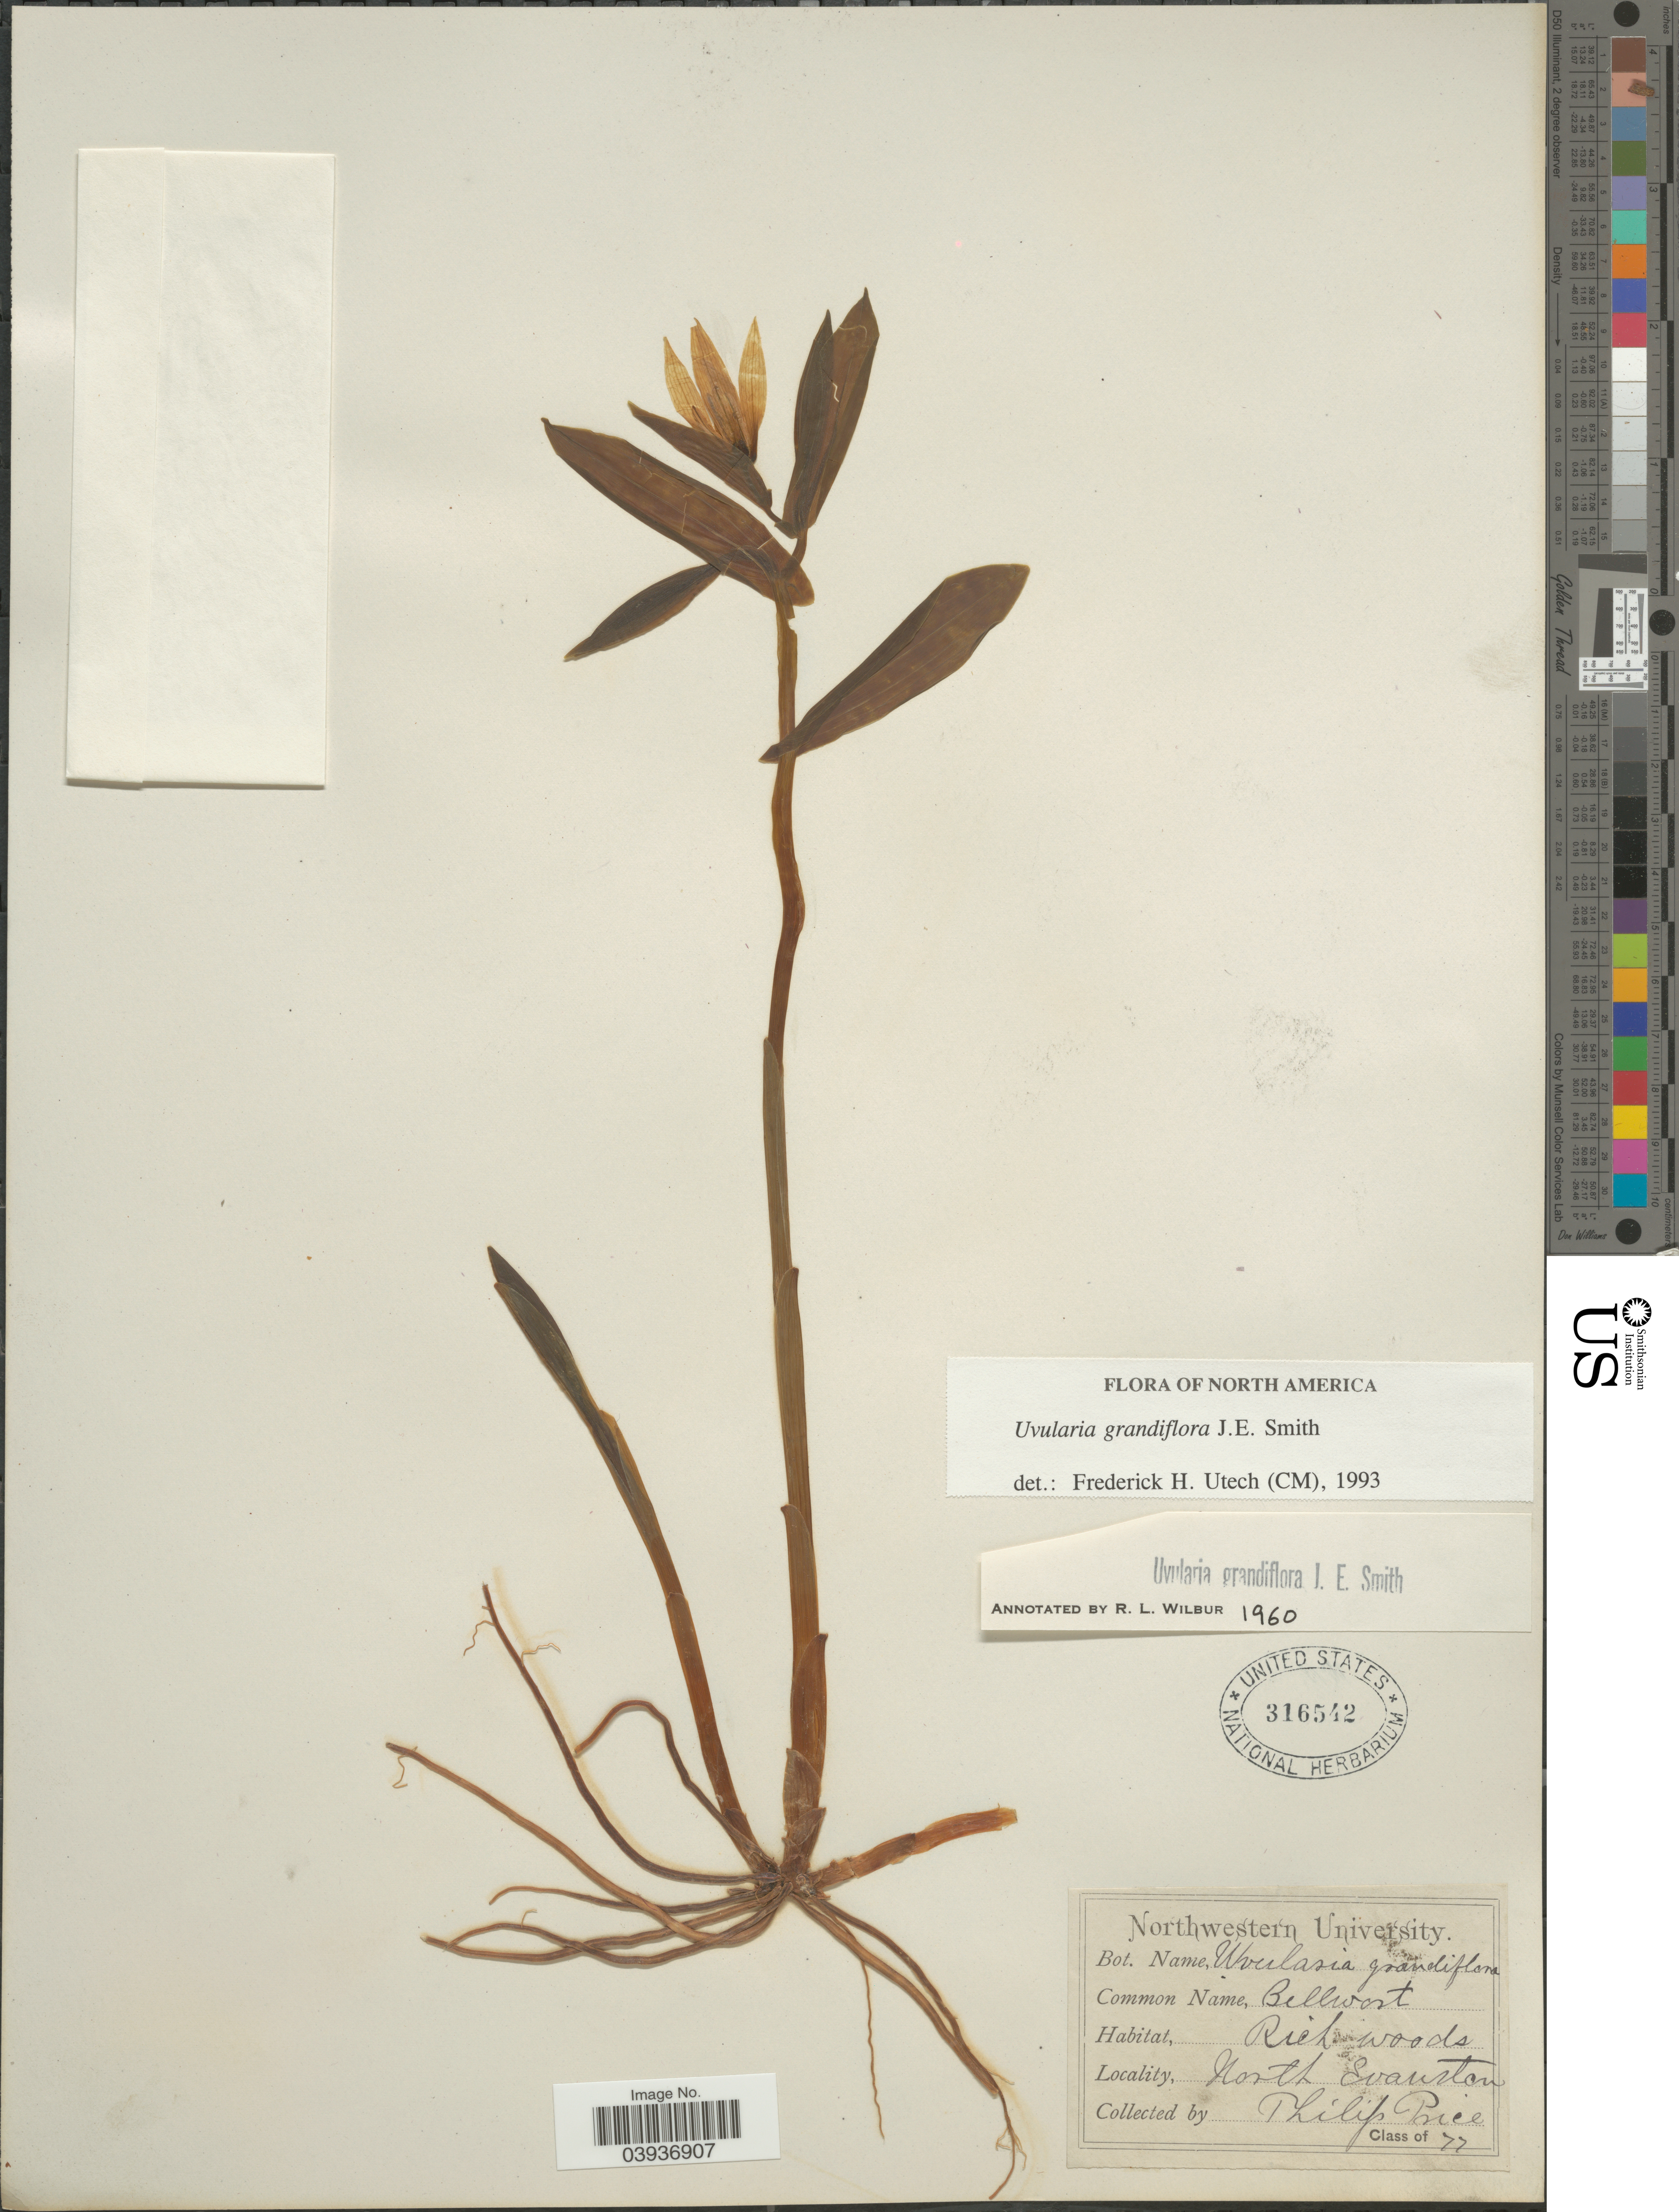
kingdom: Plantae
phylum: Tracheophyta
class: Liliopsida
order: Liliales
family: Colchicaceae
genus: Uvularia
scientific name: Uvularia grandiflora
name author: Sm.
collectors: P. Price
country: United States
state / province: Illinois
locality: North Evanston.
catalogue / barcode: US 316542